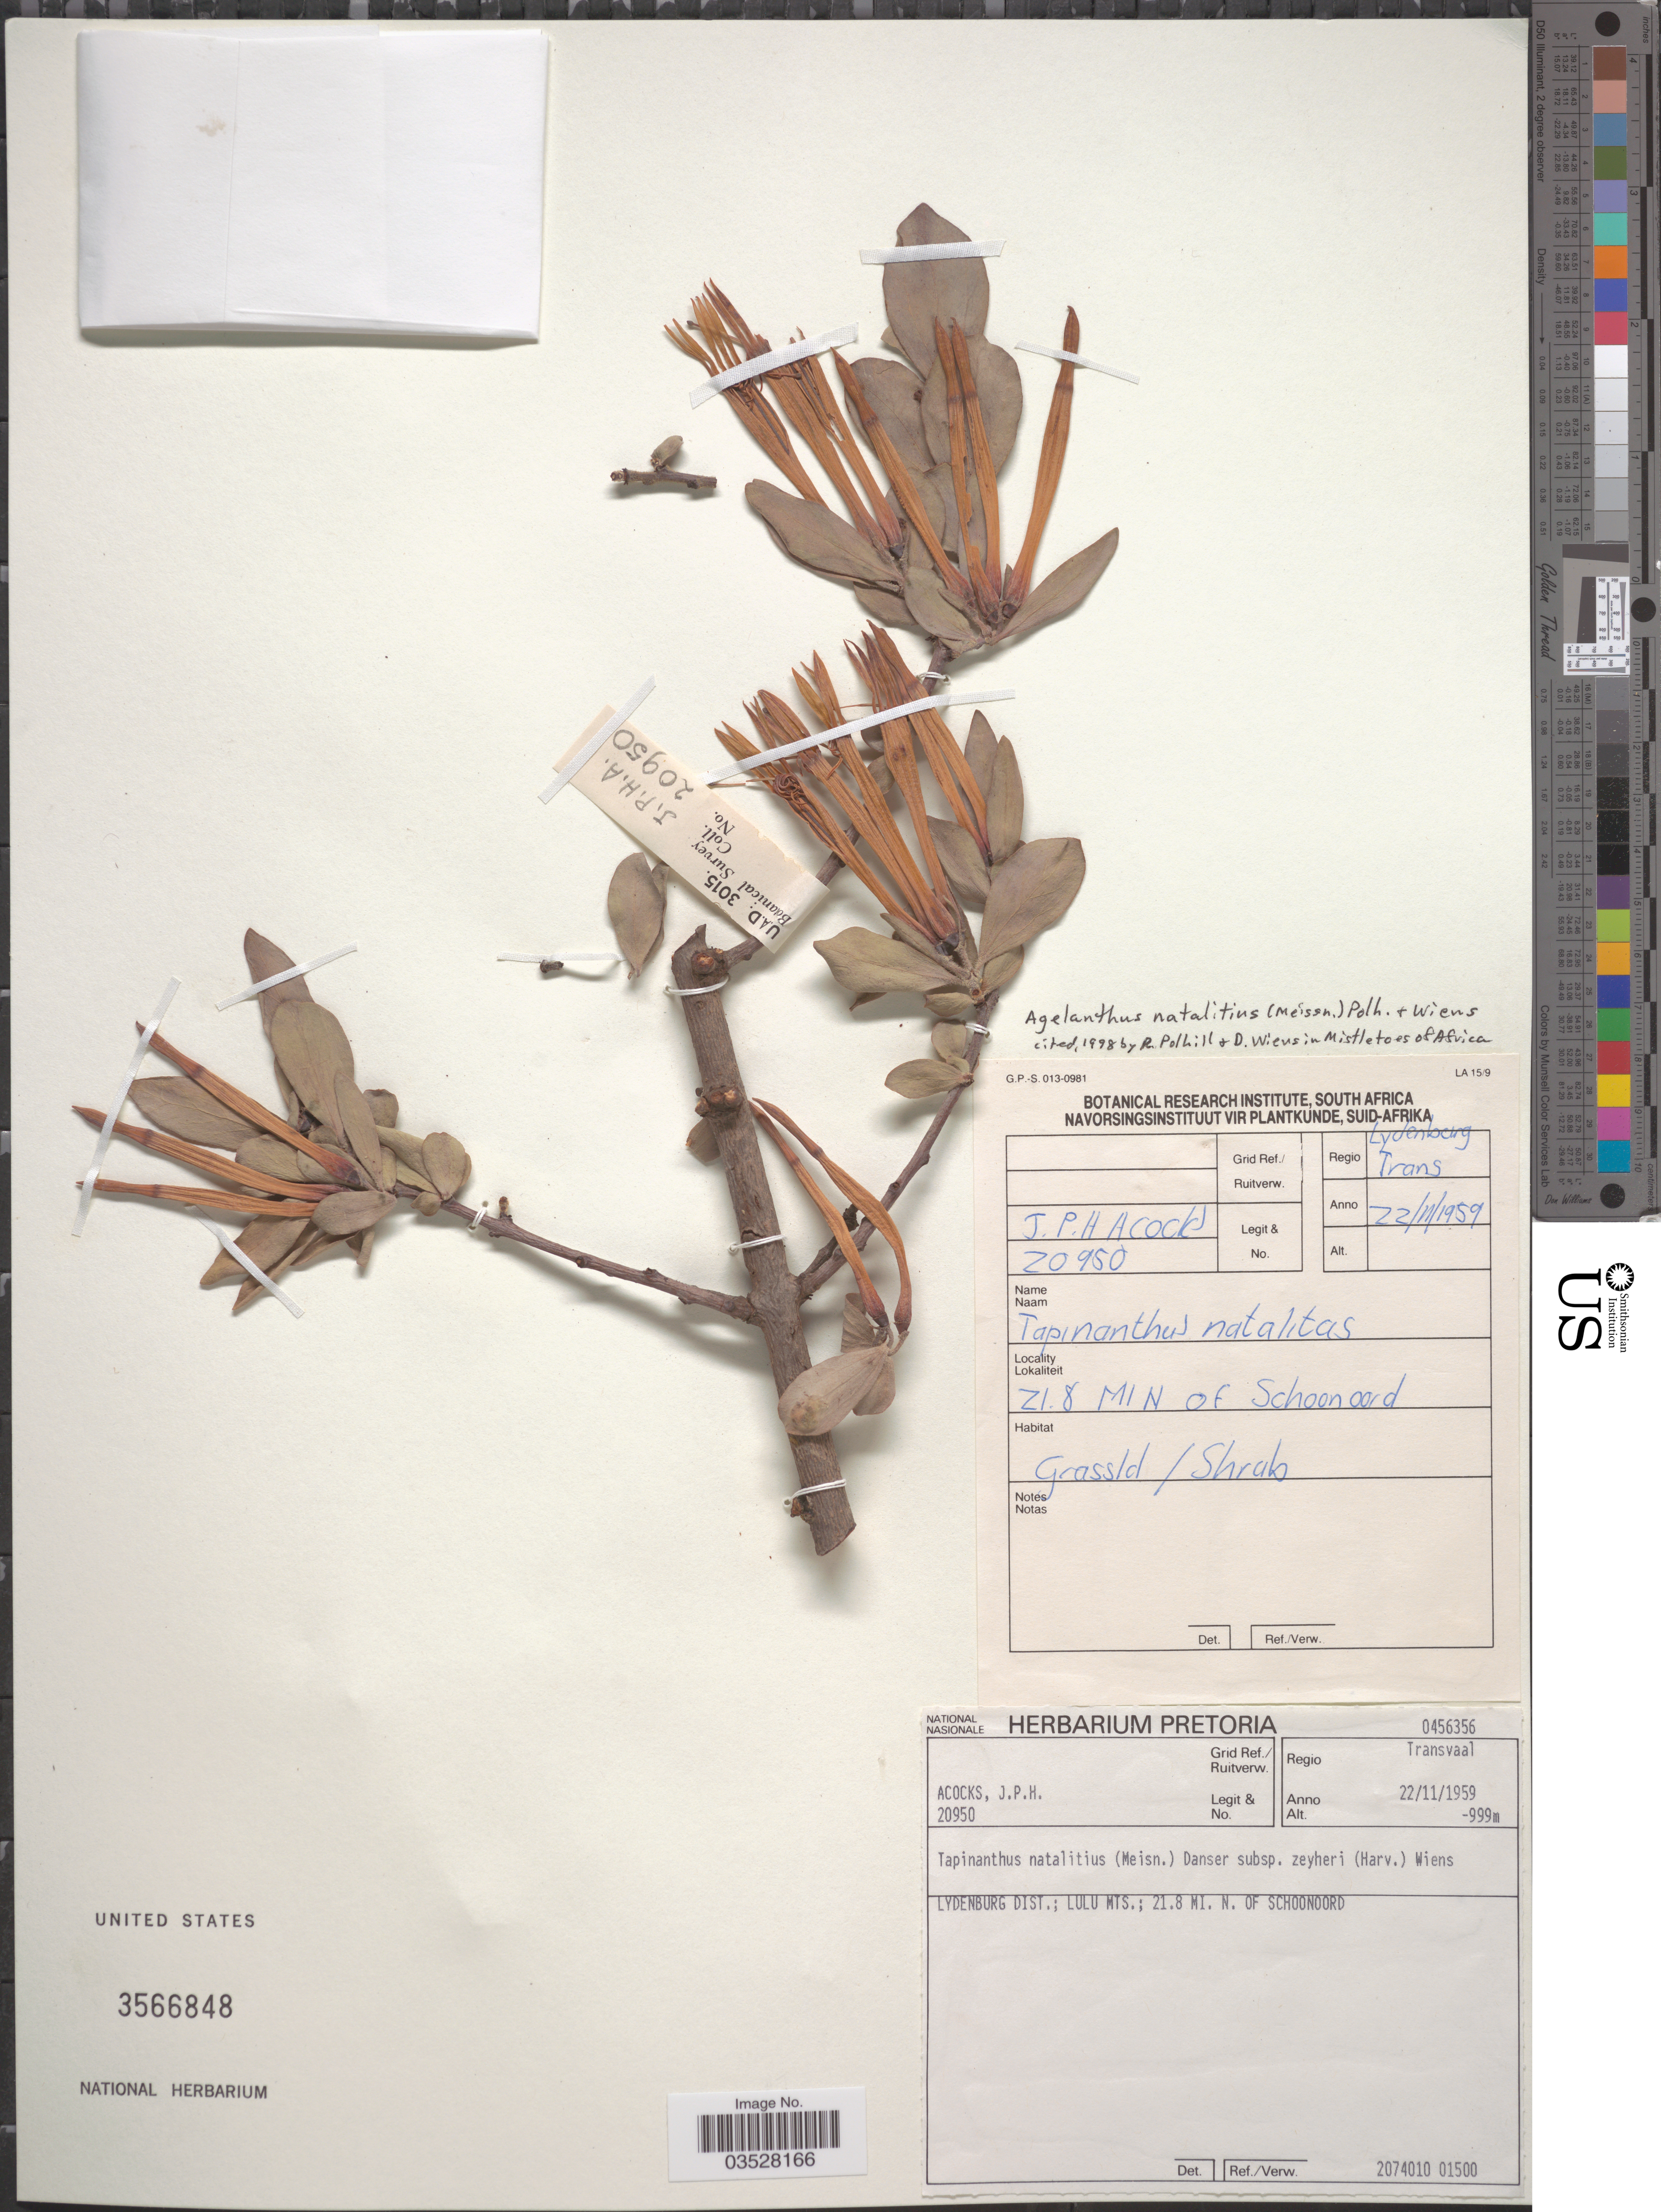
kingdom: Plantae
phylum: Tracheophyta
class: Magnoliopsida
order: Santalales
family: Loranthaceae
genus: Agelanthus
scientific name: Agelanthus natalitius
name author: (Meisn.) Polhill & Wiens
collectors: J. P. Acocks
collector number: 20950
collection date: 1959-11-22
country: South Africa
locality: Regio Transvaal. Lydenburg Dist.; Lulu Mts.; 21.8 Mi. N. of Schoonoord.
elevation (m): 999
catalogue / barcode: US 3566848